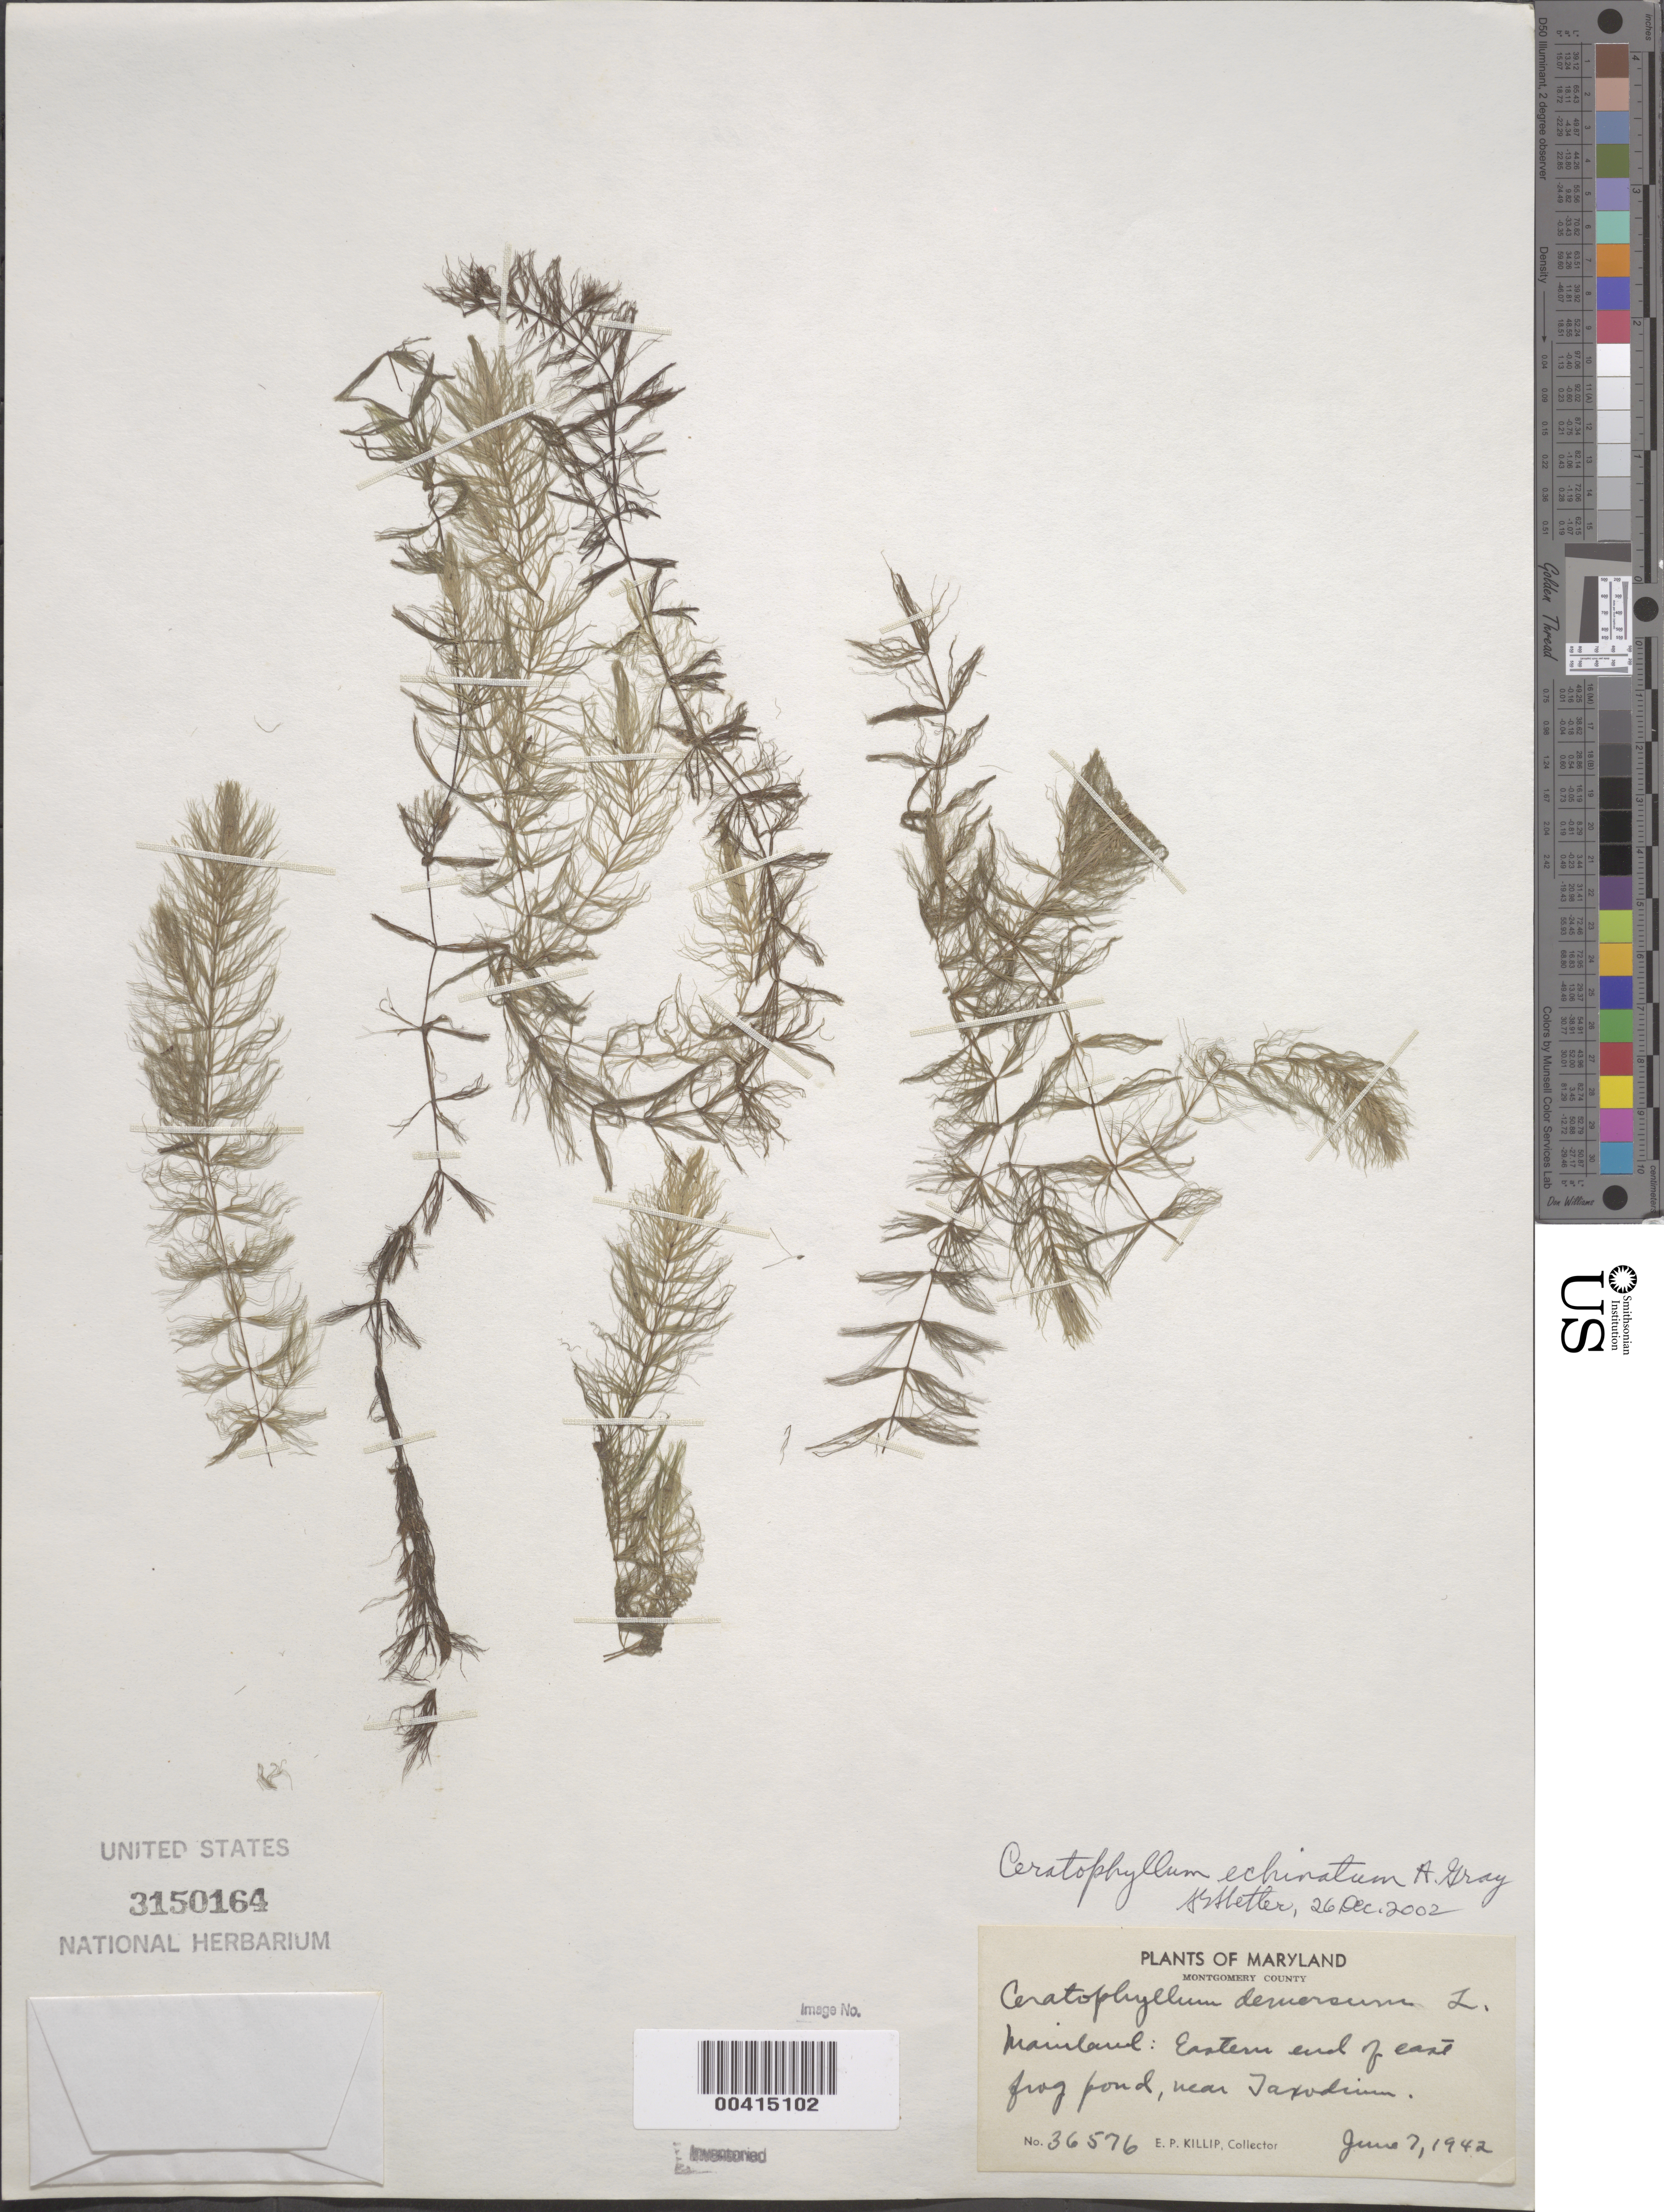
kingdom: Plantae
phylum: Tracheophyta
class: Magnoliopsida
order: Ceratophyllales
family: Ceratophyllaceae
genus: Ceratophyllum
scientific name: Ceratophyllum echinatum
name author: A. Gray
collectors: E. P. Killip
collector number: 36576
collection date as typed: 07 Jun 1942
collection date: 1942-06-07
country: United States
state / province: Maryland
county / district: Montgomery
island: Plummers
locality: Plummer's Island; eastern end of E Frog Pond near Taxodium C. & O. Canal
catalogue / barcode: US 3150164